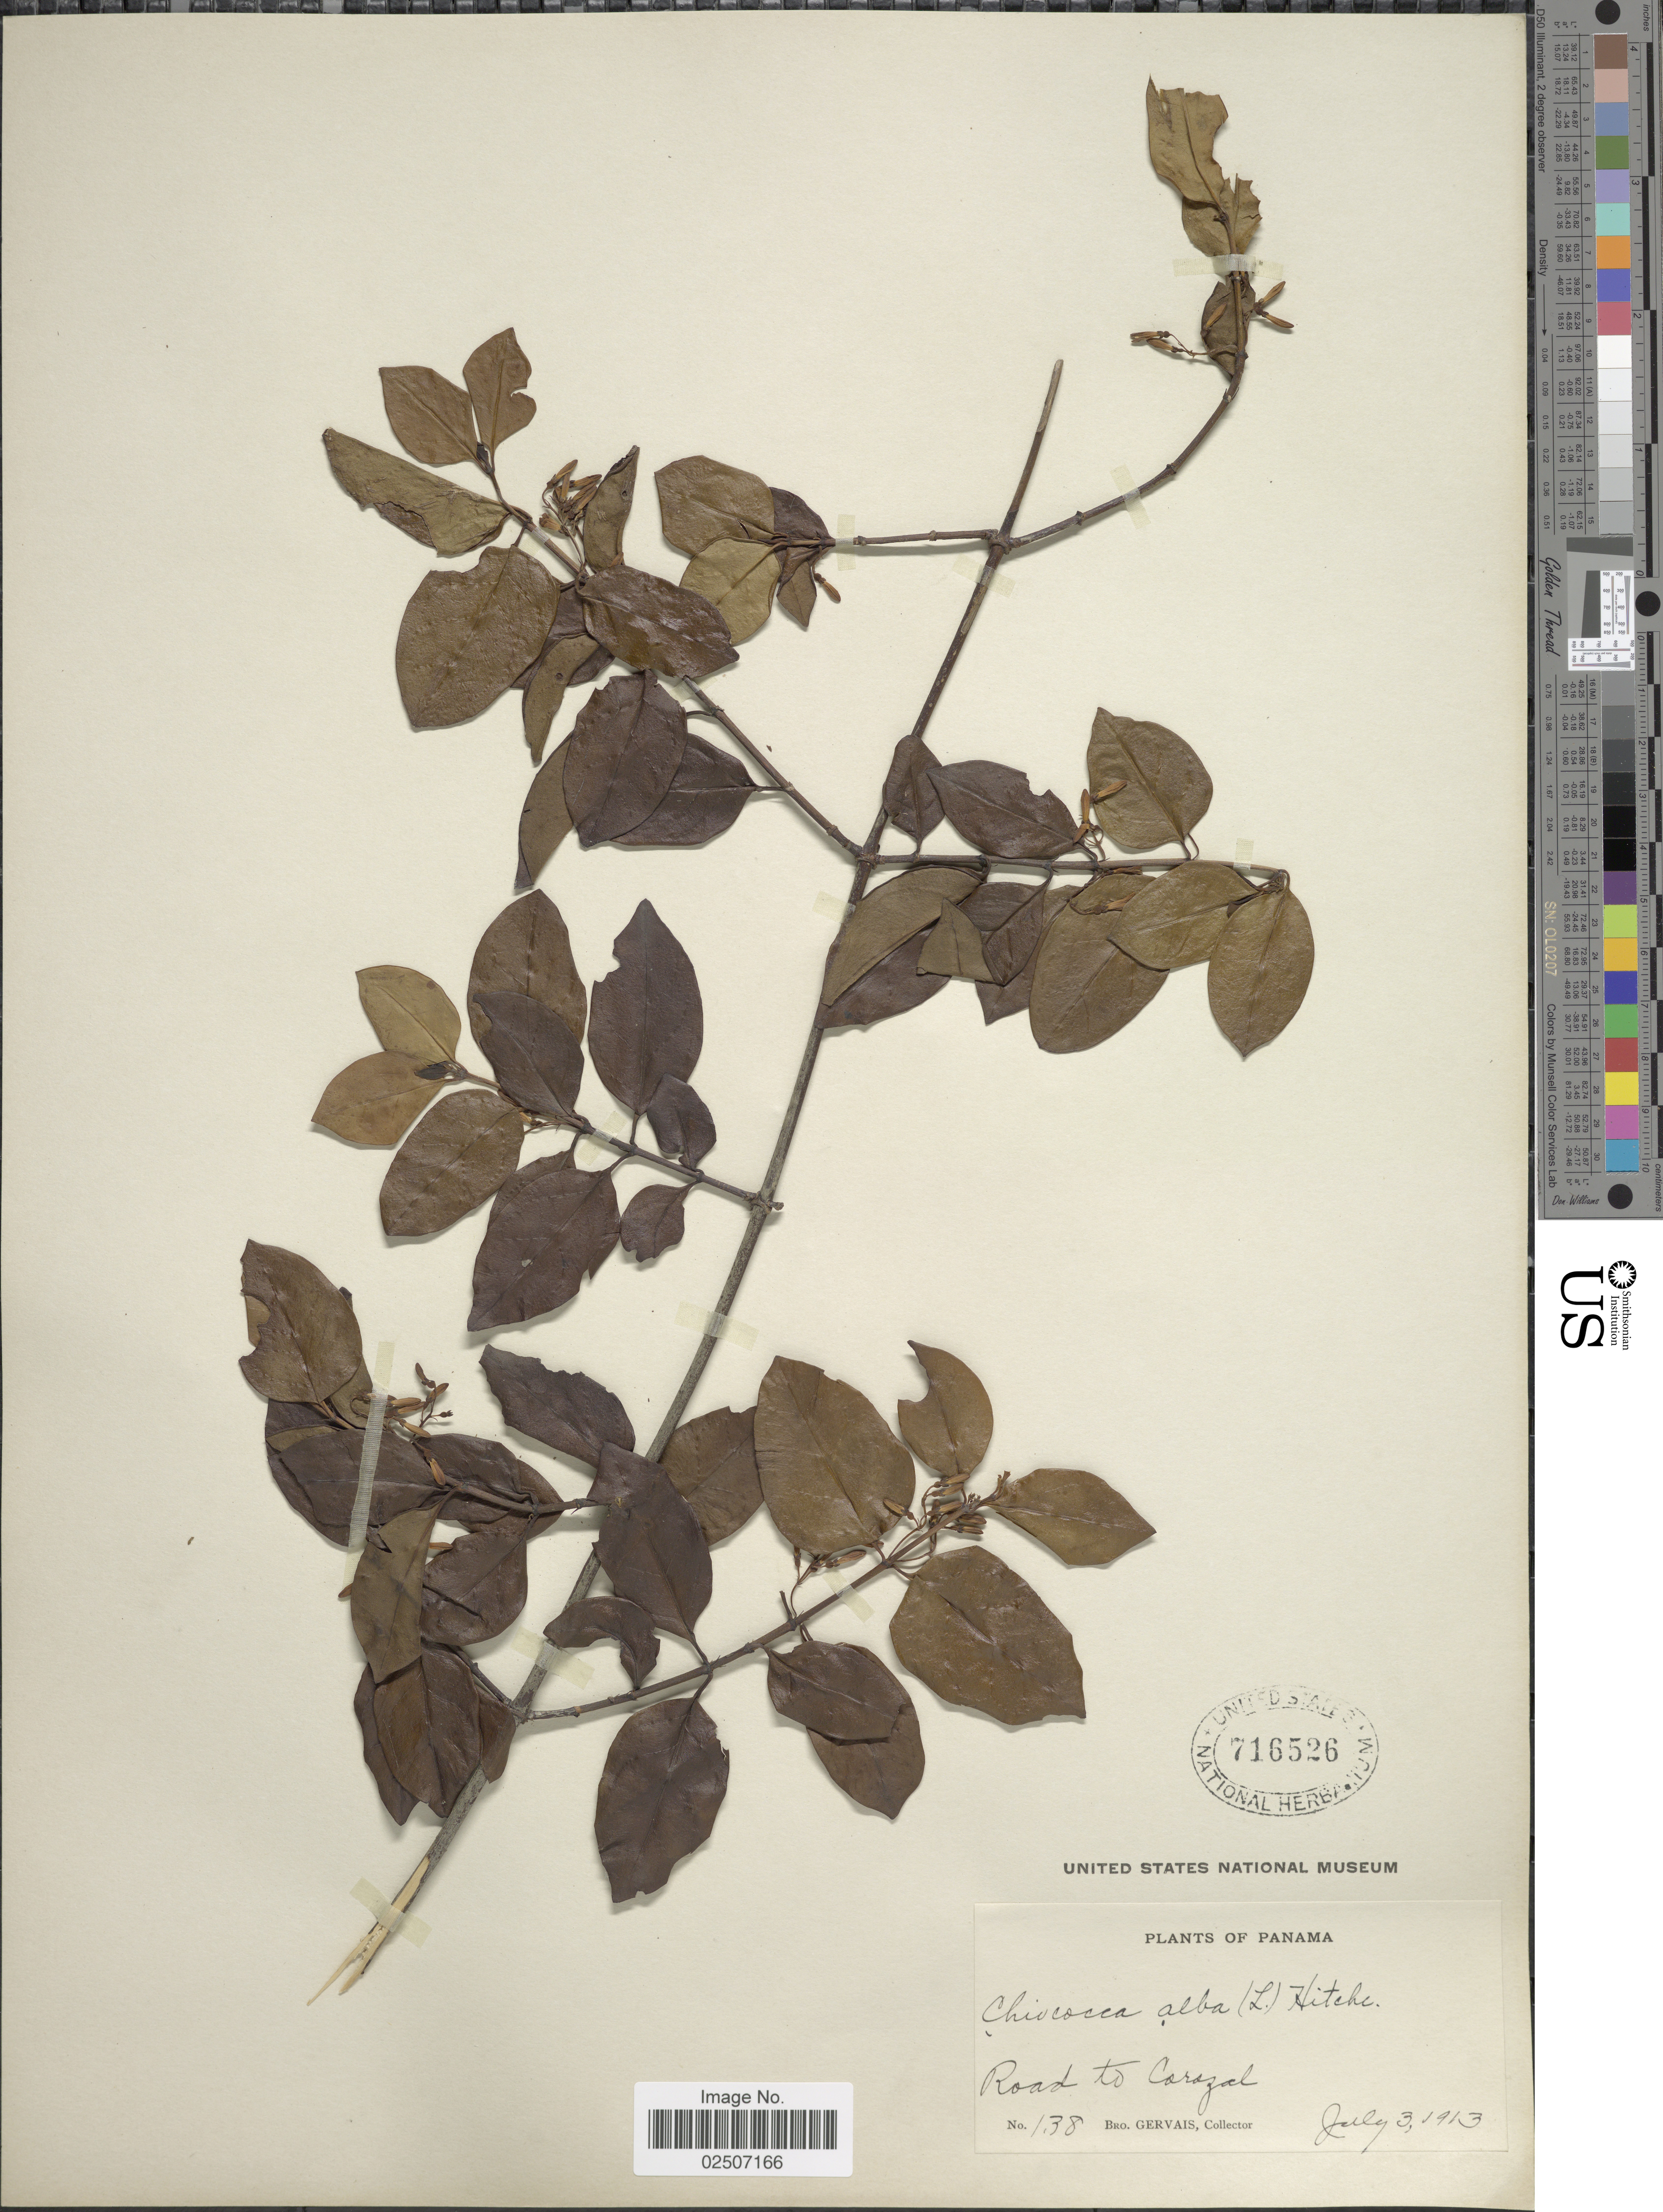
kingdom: Plantae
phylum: Tracheophyta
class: Magnoliopsida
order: Gentianales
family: Rubiaceae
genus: Chiococca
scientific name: Chiococca alba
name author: (L.) Hitchc.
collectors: B. Gervais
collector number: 138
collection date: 1913-07-03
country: Panama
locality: Road to Corozal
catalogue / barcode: US 716526